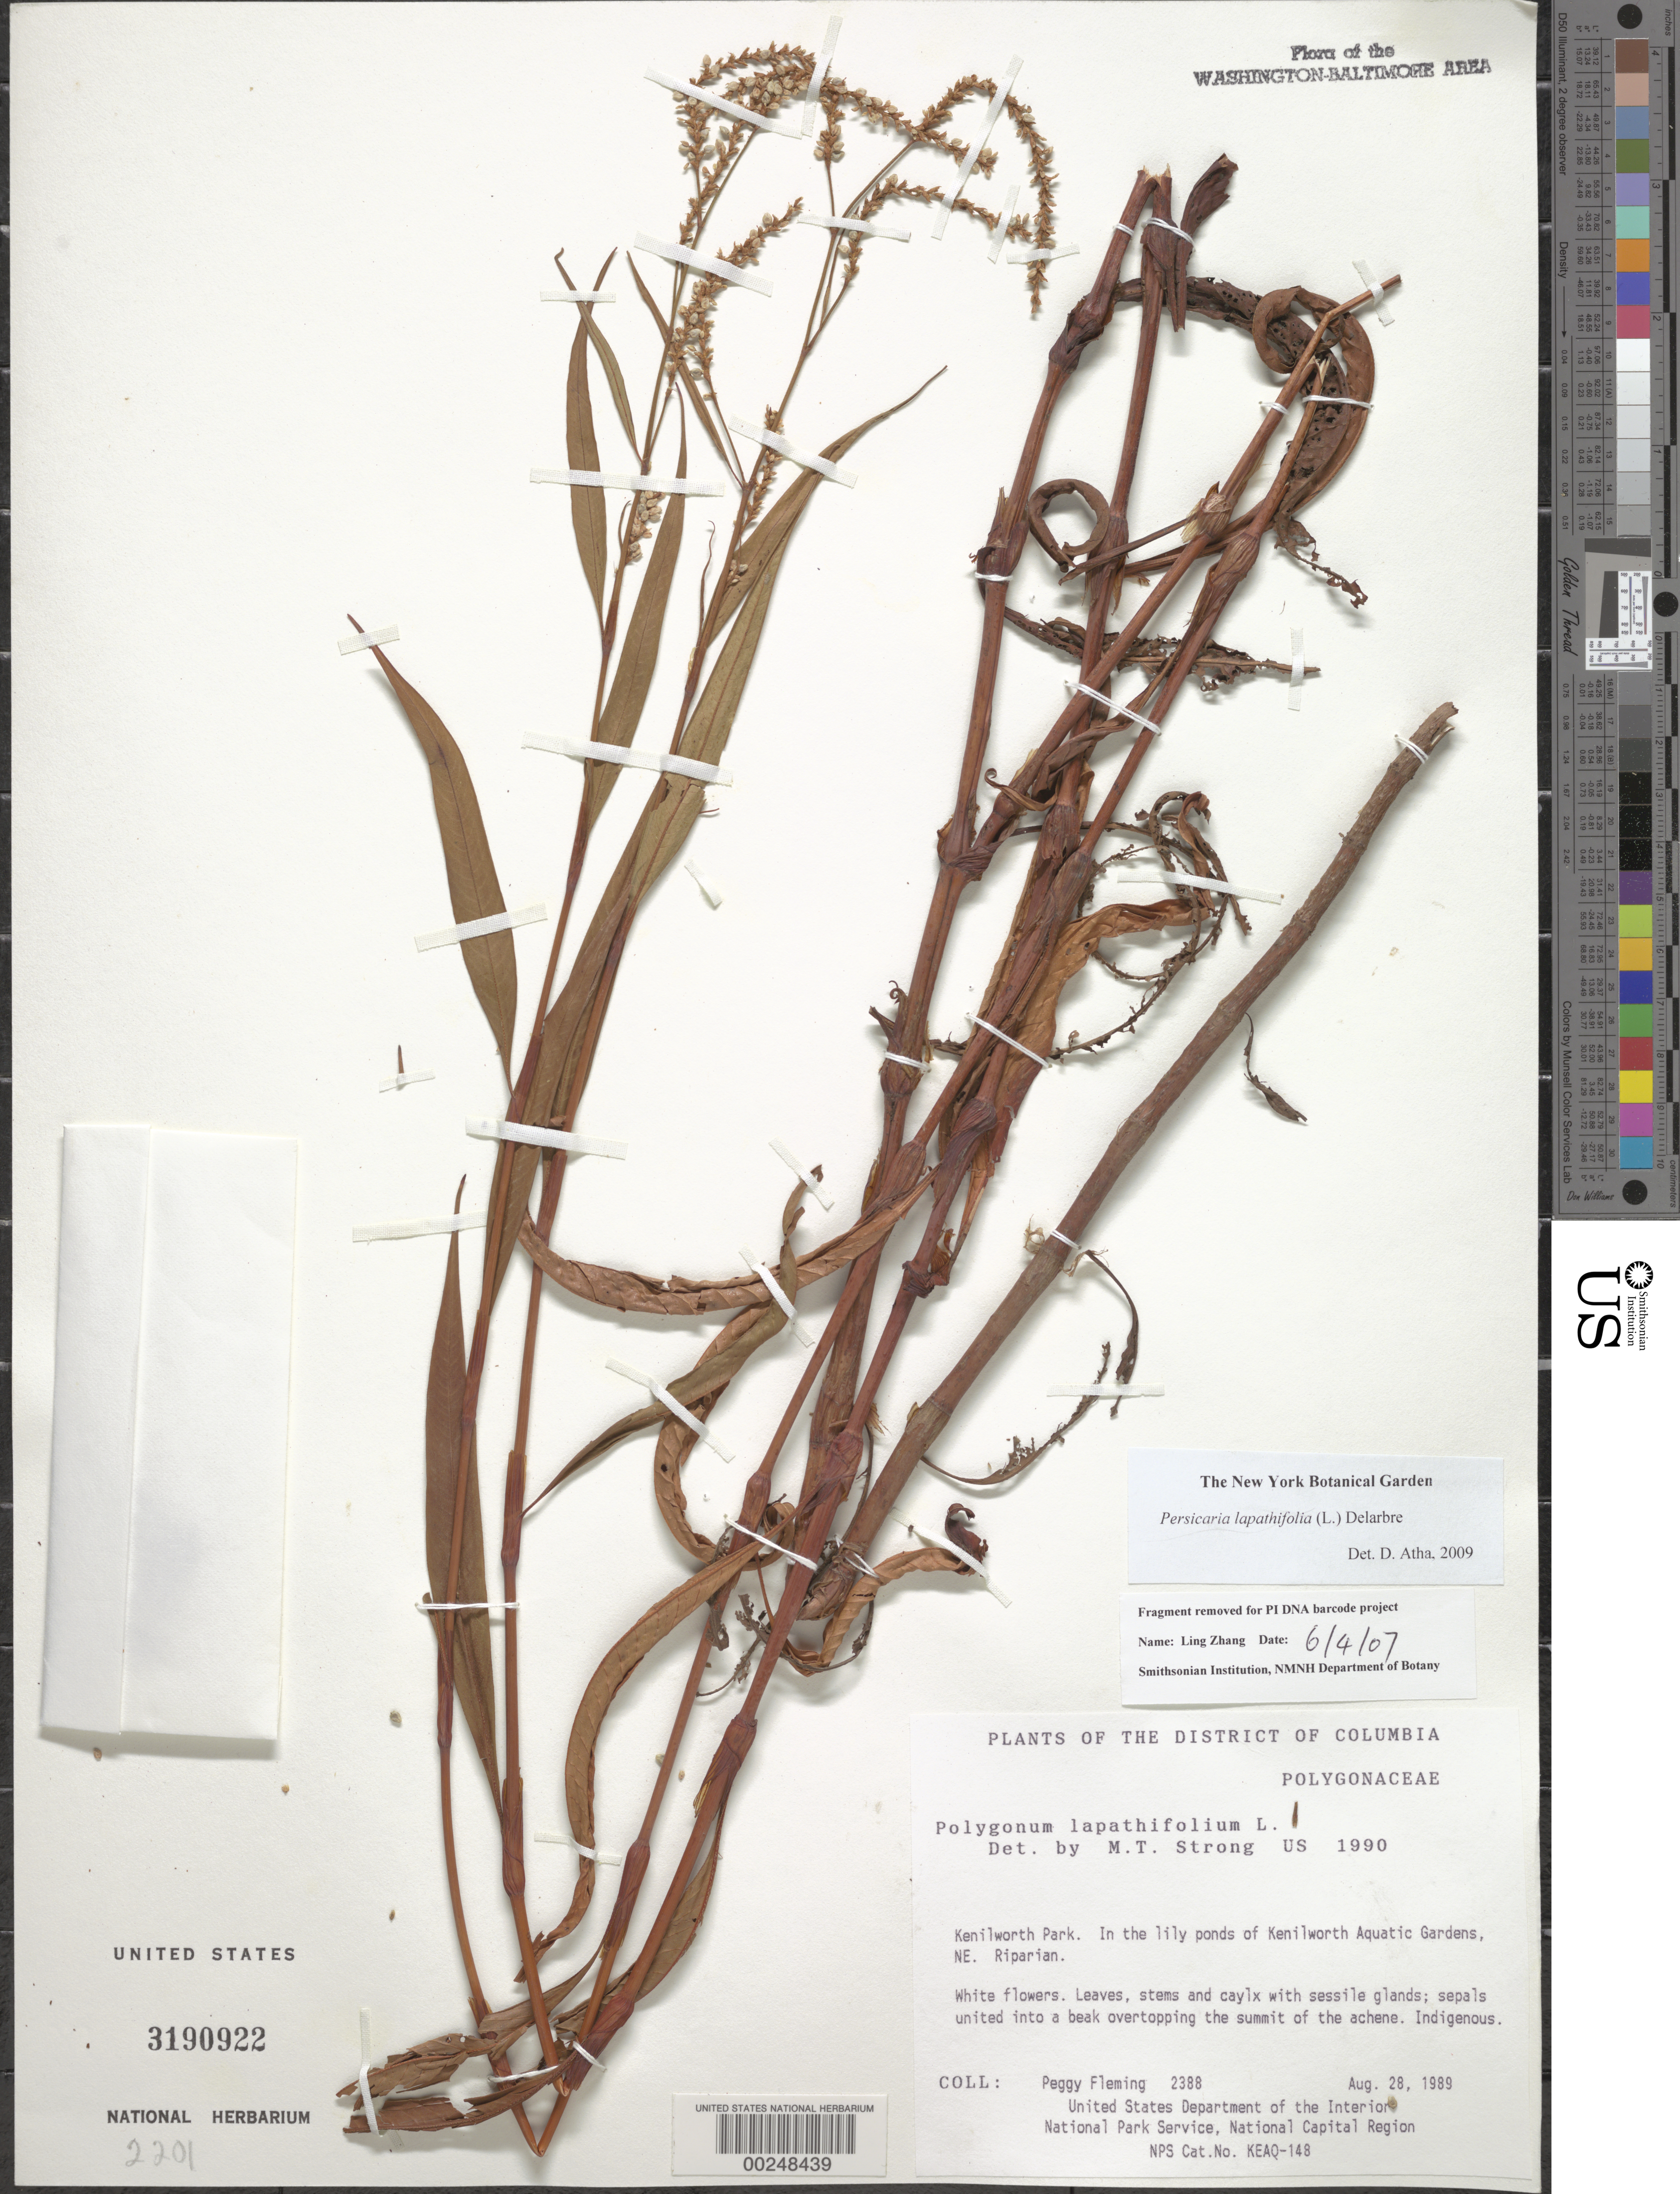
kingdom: Plantae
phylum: Tracheophyta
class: Magnoliopsida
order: Caryophyllales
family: Polygonaceae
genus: Persicaria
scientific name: Persicaria lapathifolia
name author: (L.) Delarbre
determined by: Atha, D. E.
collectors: P. Fleming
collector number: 2388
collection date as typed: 28 Aug 1989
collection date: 1989-08-28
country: United States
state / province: District of Columbia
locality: Kenilworth Park, Ponds of Kenilworth Aquatic Gardens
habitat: In lily ponds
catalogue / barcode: US 3190922